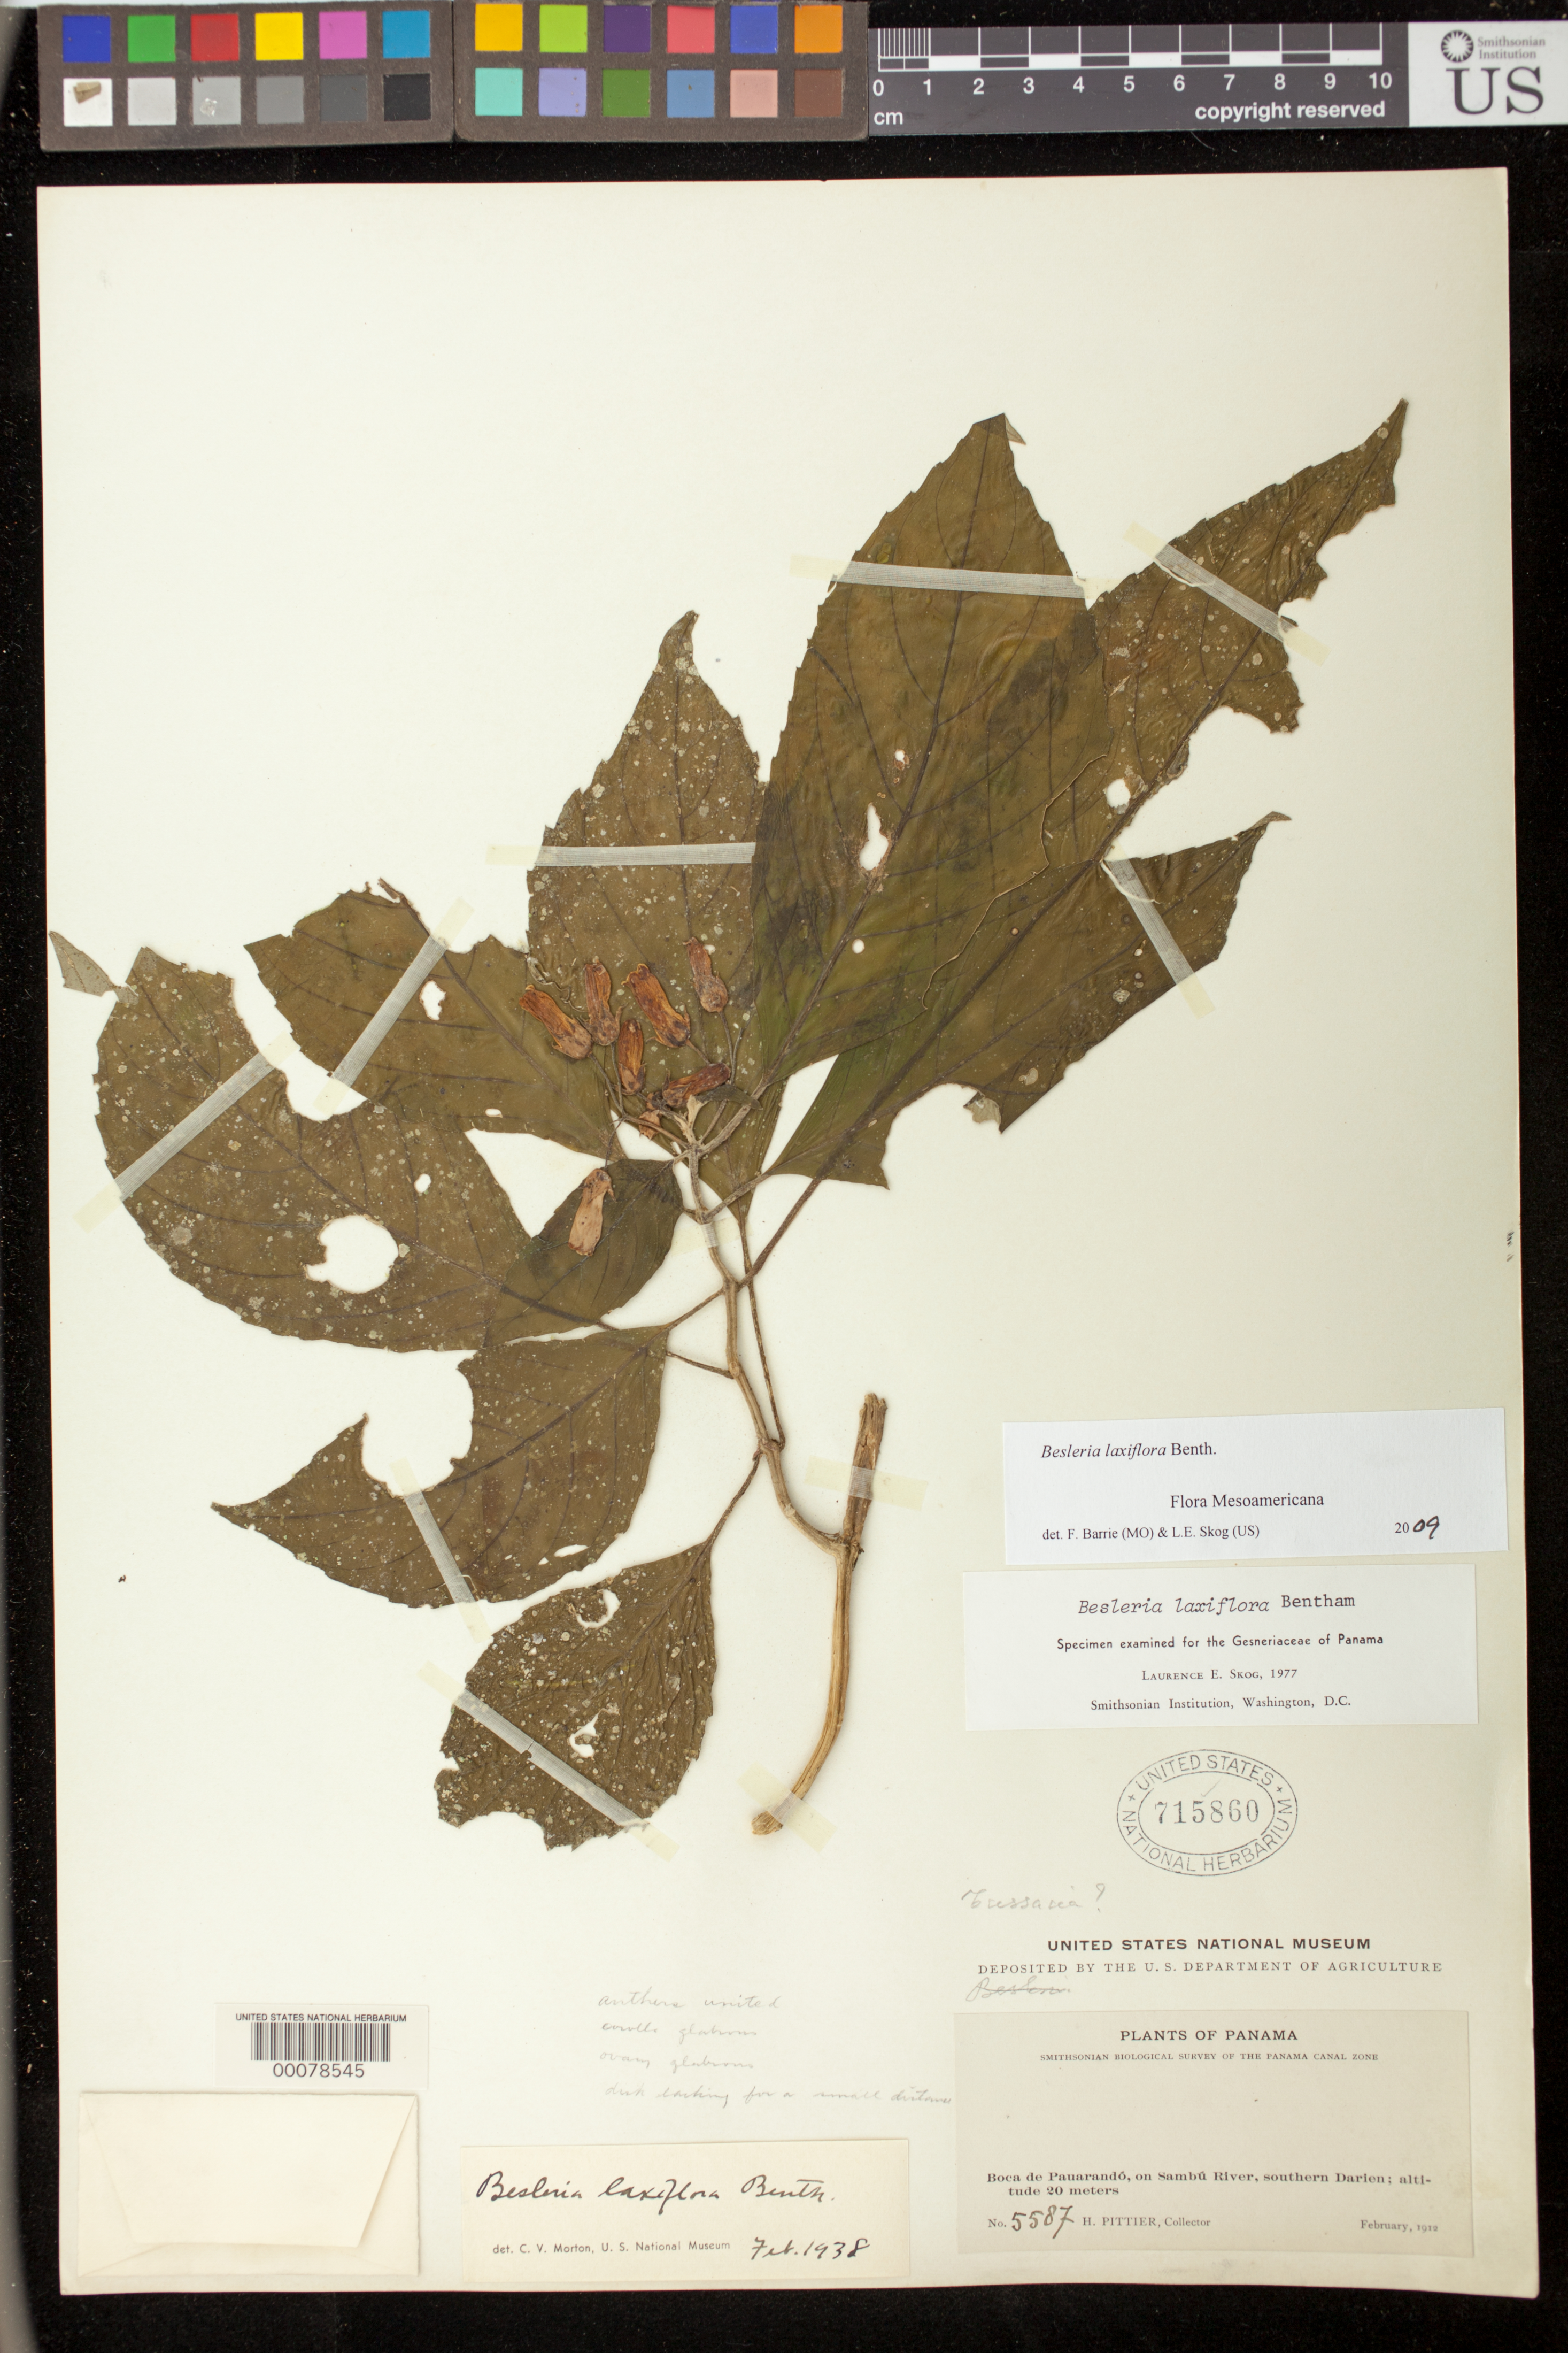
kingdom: Plantae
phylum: Tracheophyta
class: Magnoliopsida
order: Lamiales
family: Gesneriaceae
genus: Besleria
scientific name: Besleria laxiflora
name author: Benth.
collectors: H. F. Pittier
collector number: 5587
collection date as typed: Feb 1912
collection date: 1912-02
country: Panama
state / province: Darién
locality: Boca de Pauarando, on Sambu River, southern Darien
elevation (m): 20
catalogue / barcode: US 715860